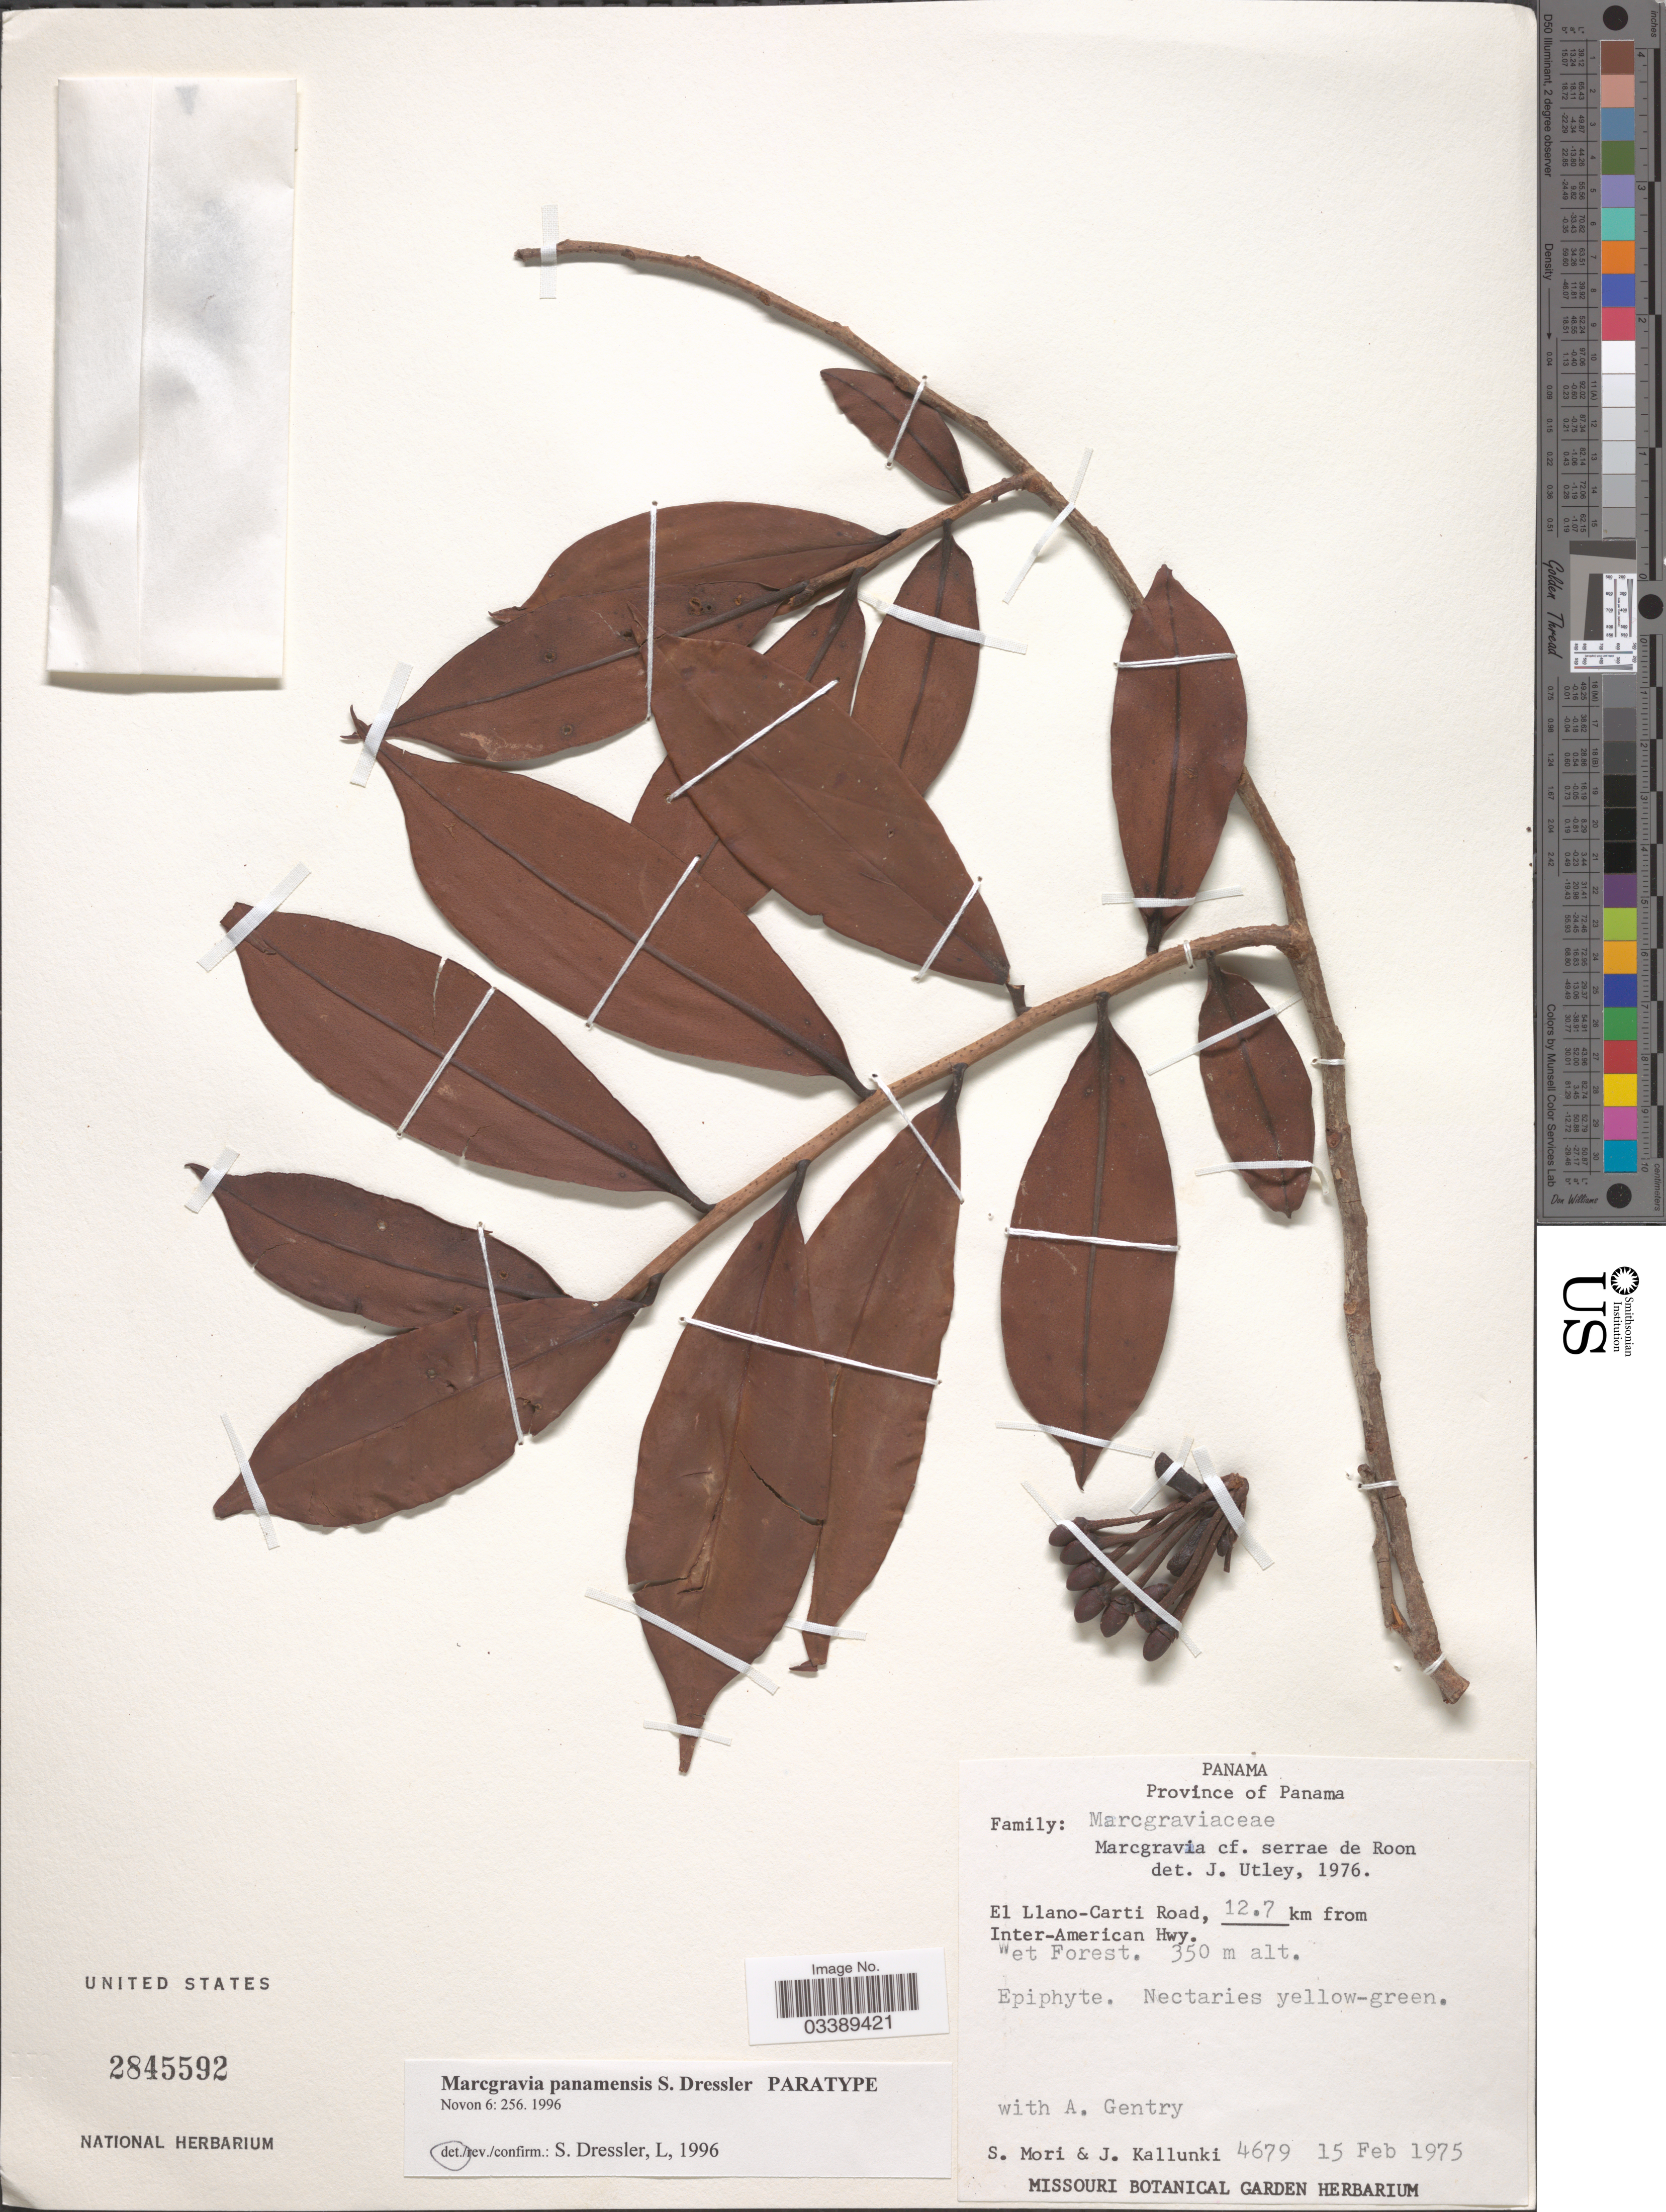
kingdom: Plantae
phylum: Tracheophyta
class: Magnoliopsida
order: Ericales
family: Marcgraviaceae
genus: Marcgravia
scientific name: Marcgravia panamensis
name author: S. Dressler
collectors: S. Mori, J. Kallunki & A. H. Gentry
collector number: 4679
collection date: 1975-02-15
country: Panama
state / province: Panamá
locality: El Llano-Carti Road, 12.7 km from Inter-American Hwy.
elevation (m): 350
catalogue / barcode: US 2845592